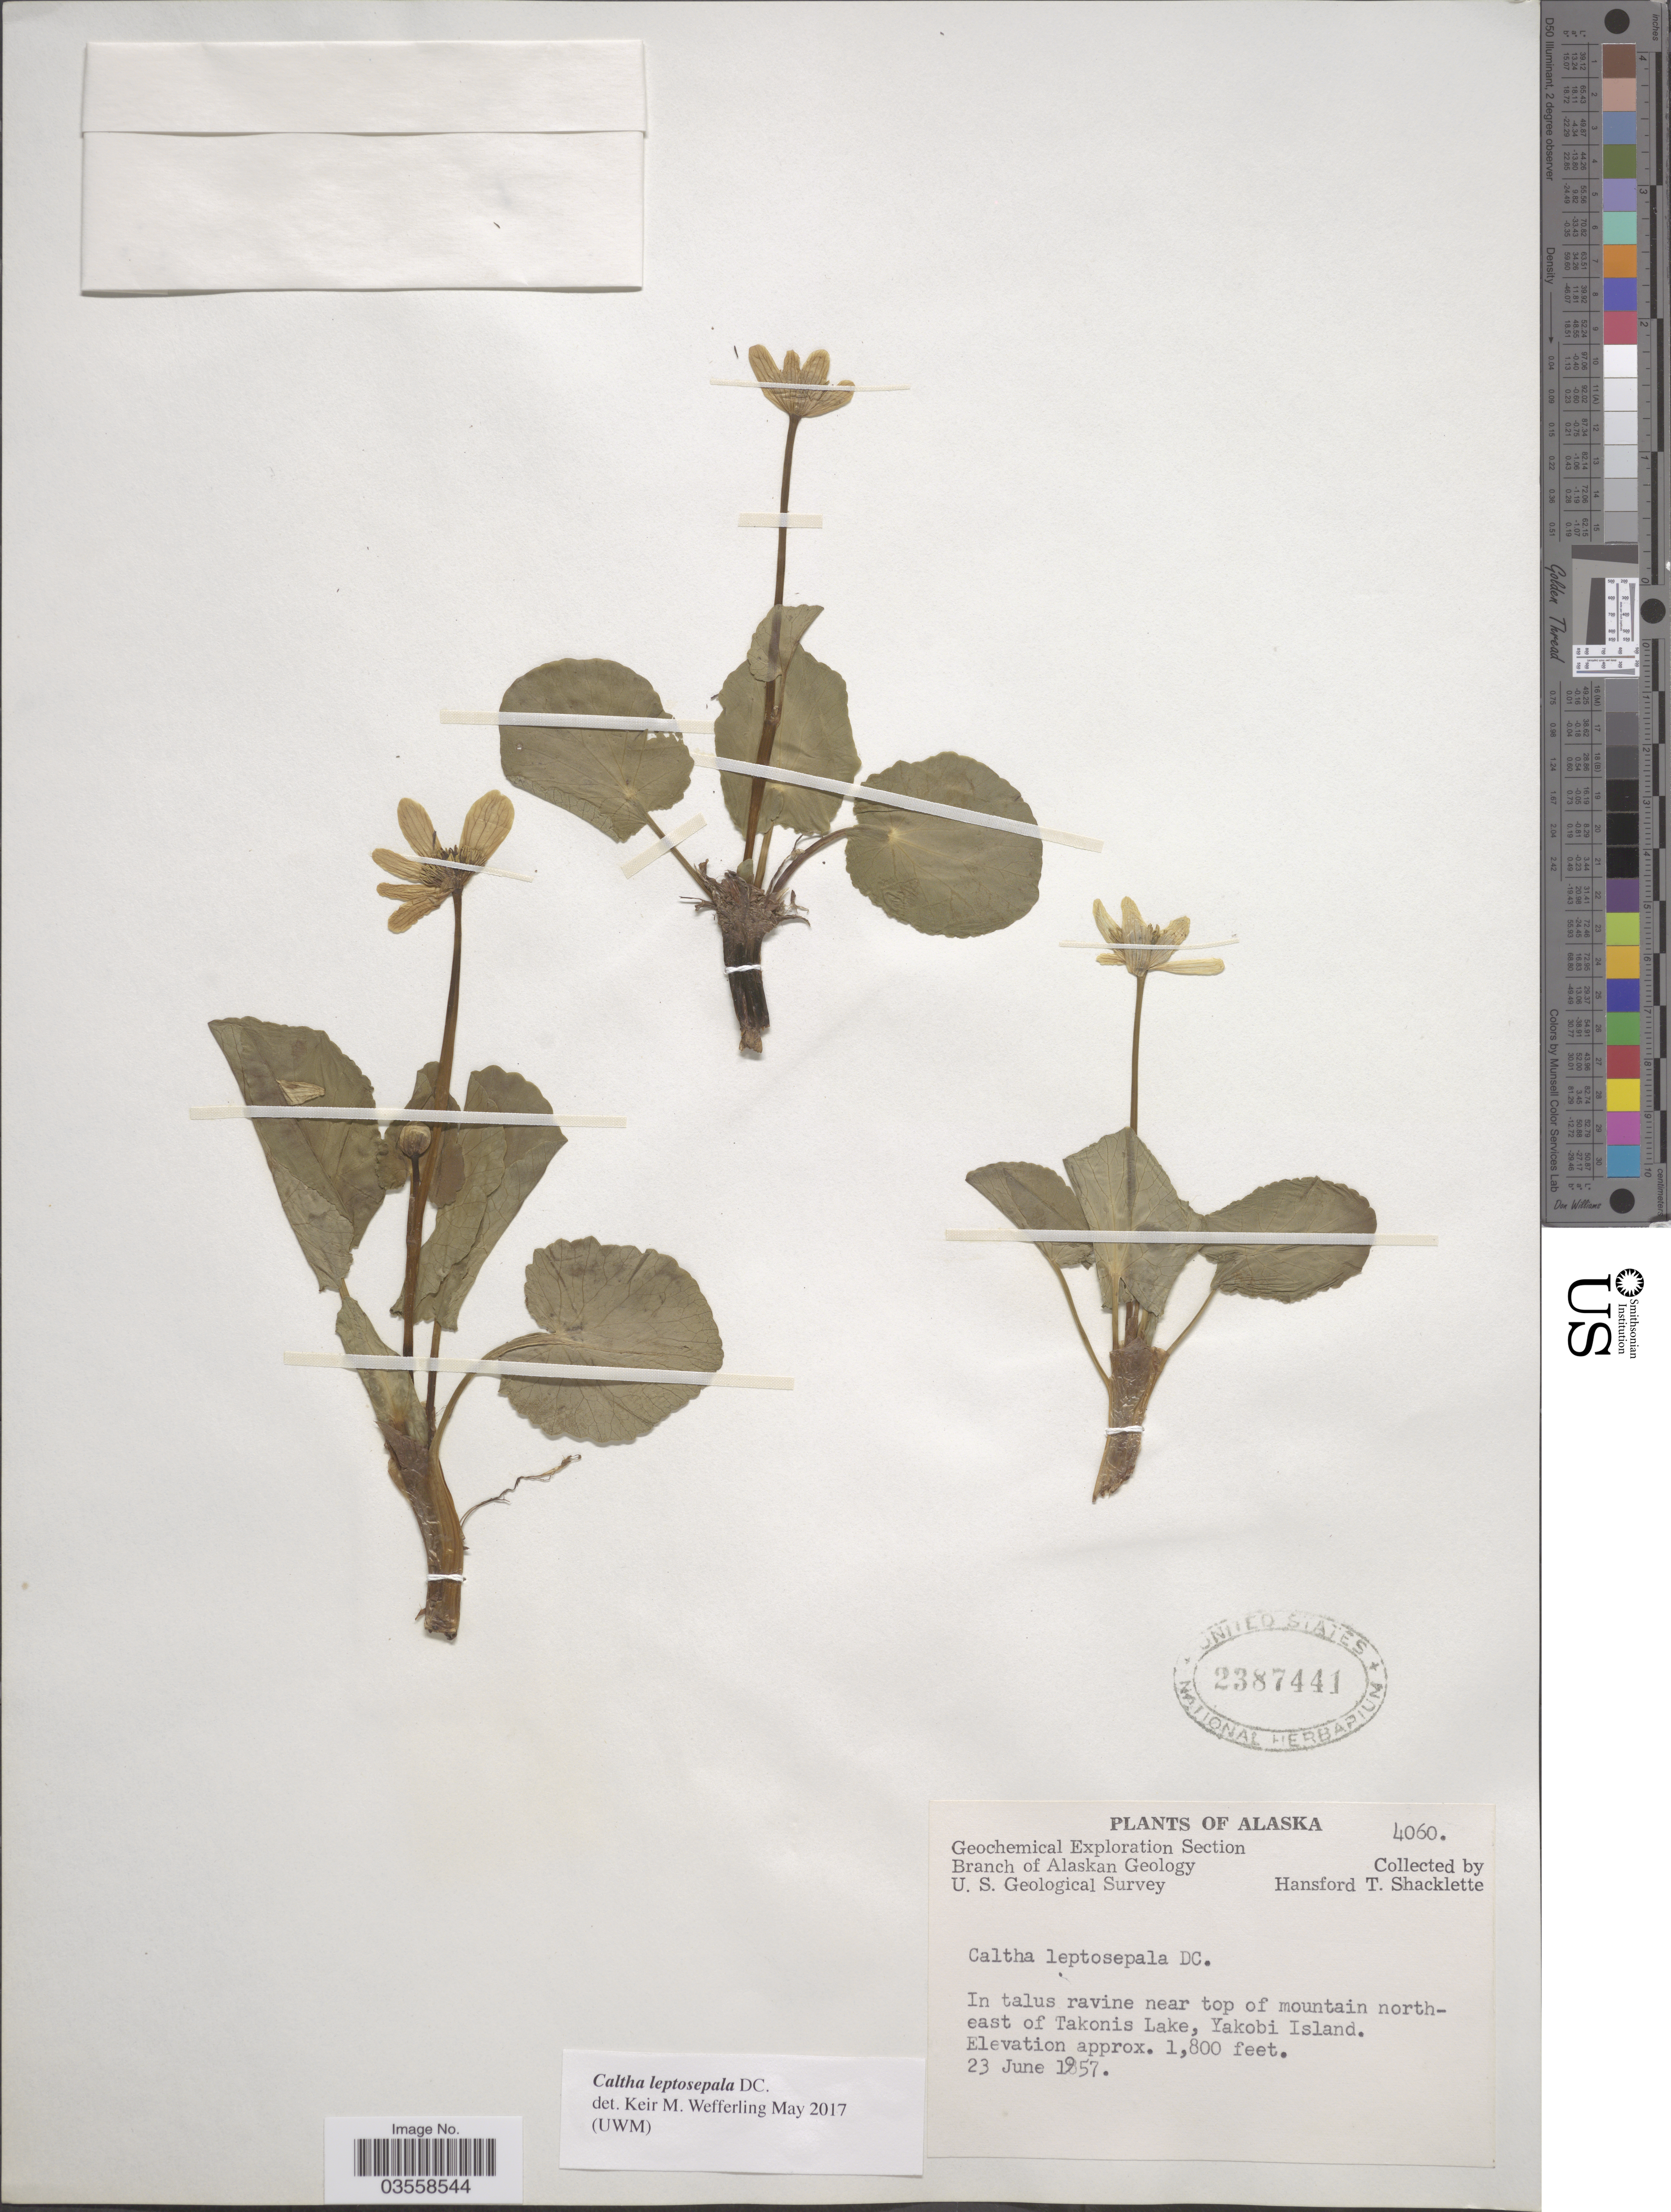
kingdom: Plantae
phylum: Tracheophyta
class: Magnoliopsida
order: Ranunculales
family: Ranunculaceae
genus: Caltha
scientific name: Caltha leptosepala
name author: DC.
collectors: H. Shacklette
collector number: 4060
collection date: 1957-06-23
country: United States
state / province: Alaska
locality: In talus ravine near top of mountains north-east of Takonis Lake, Yakobi Island.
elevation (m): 549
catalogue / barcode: US 3287441